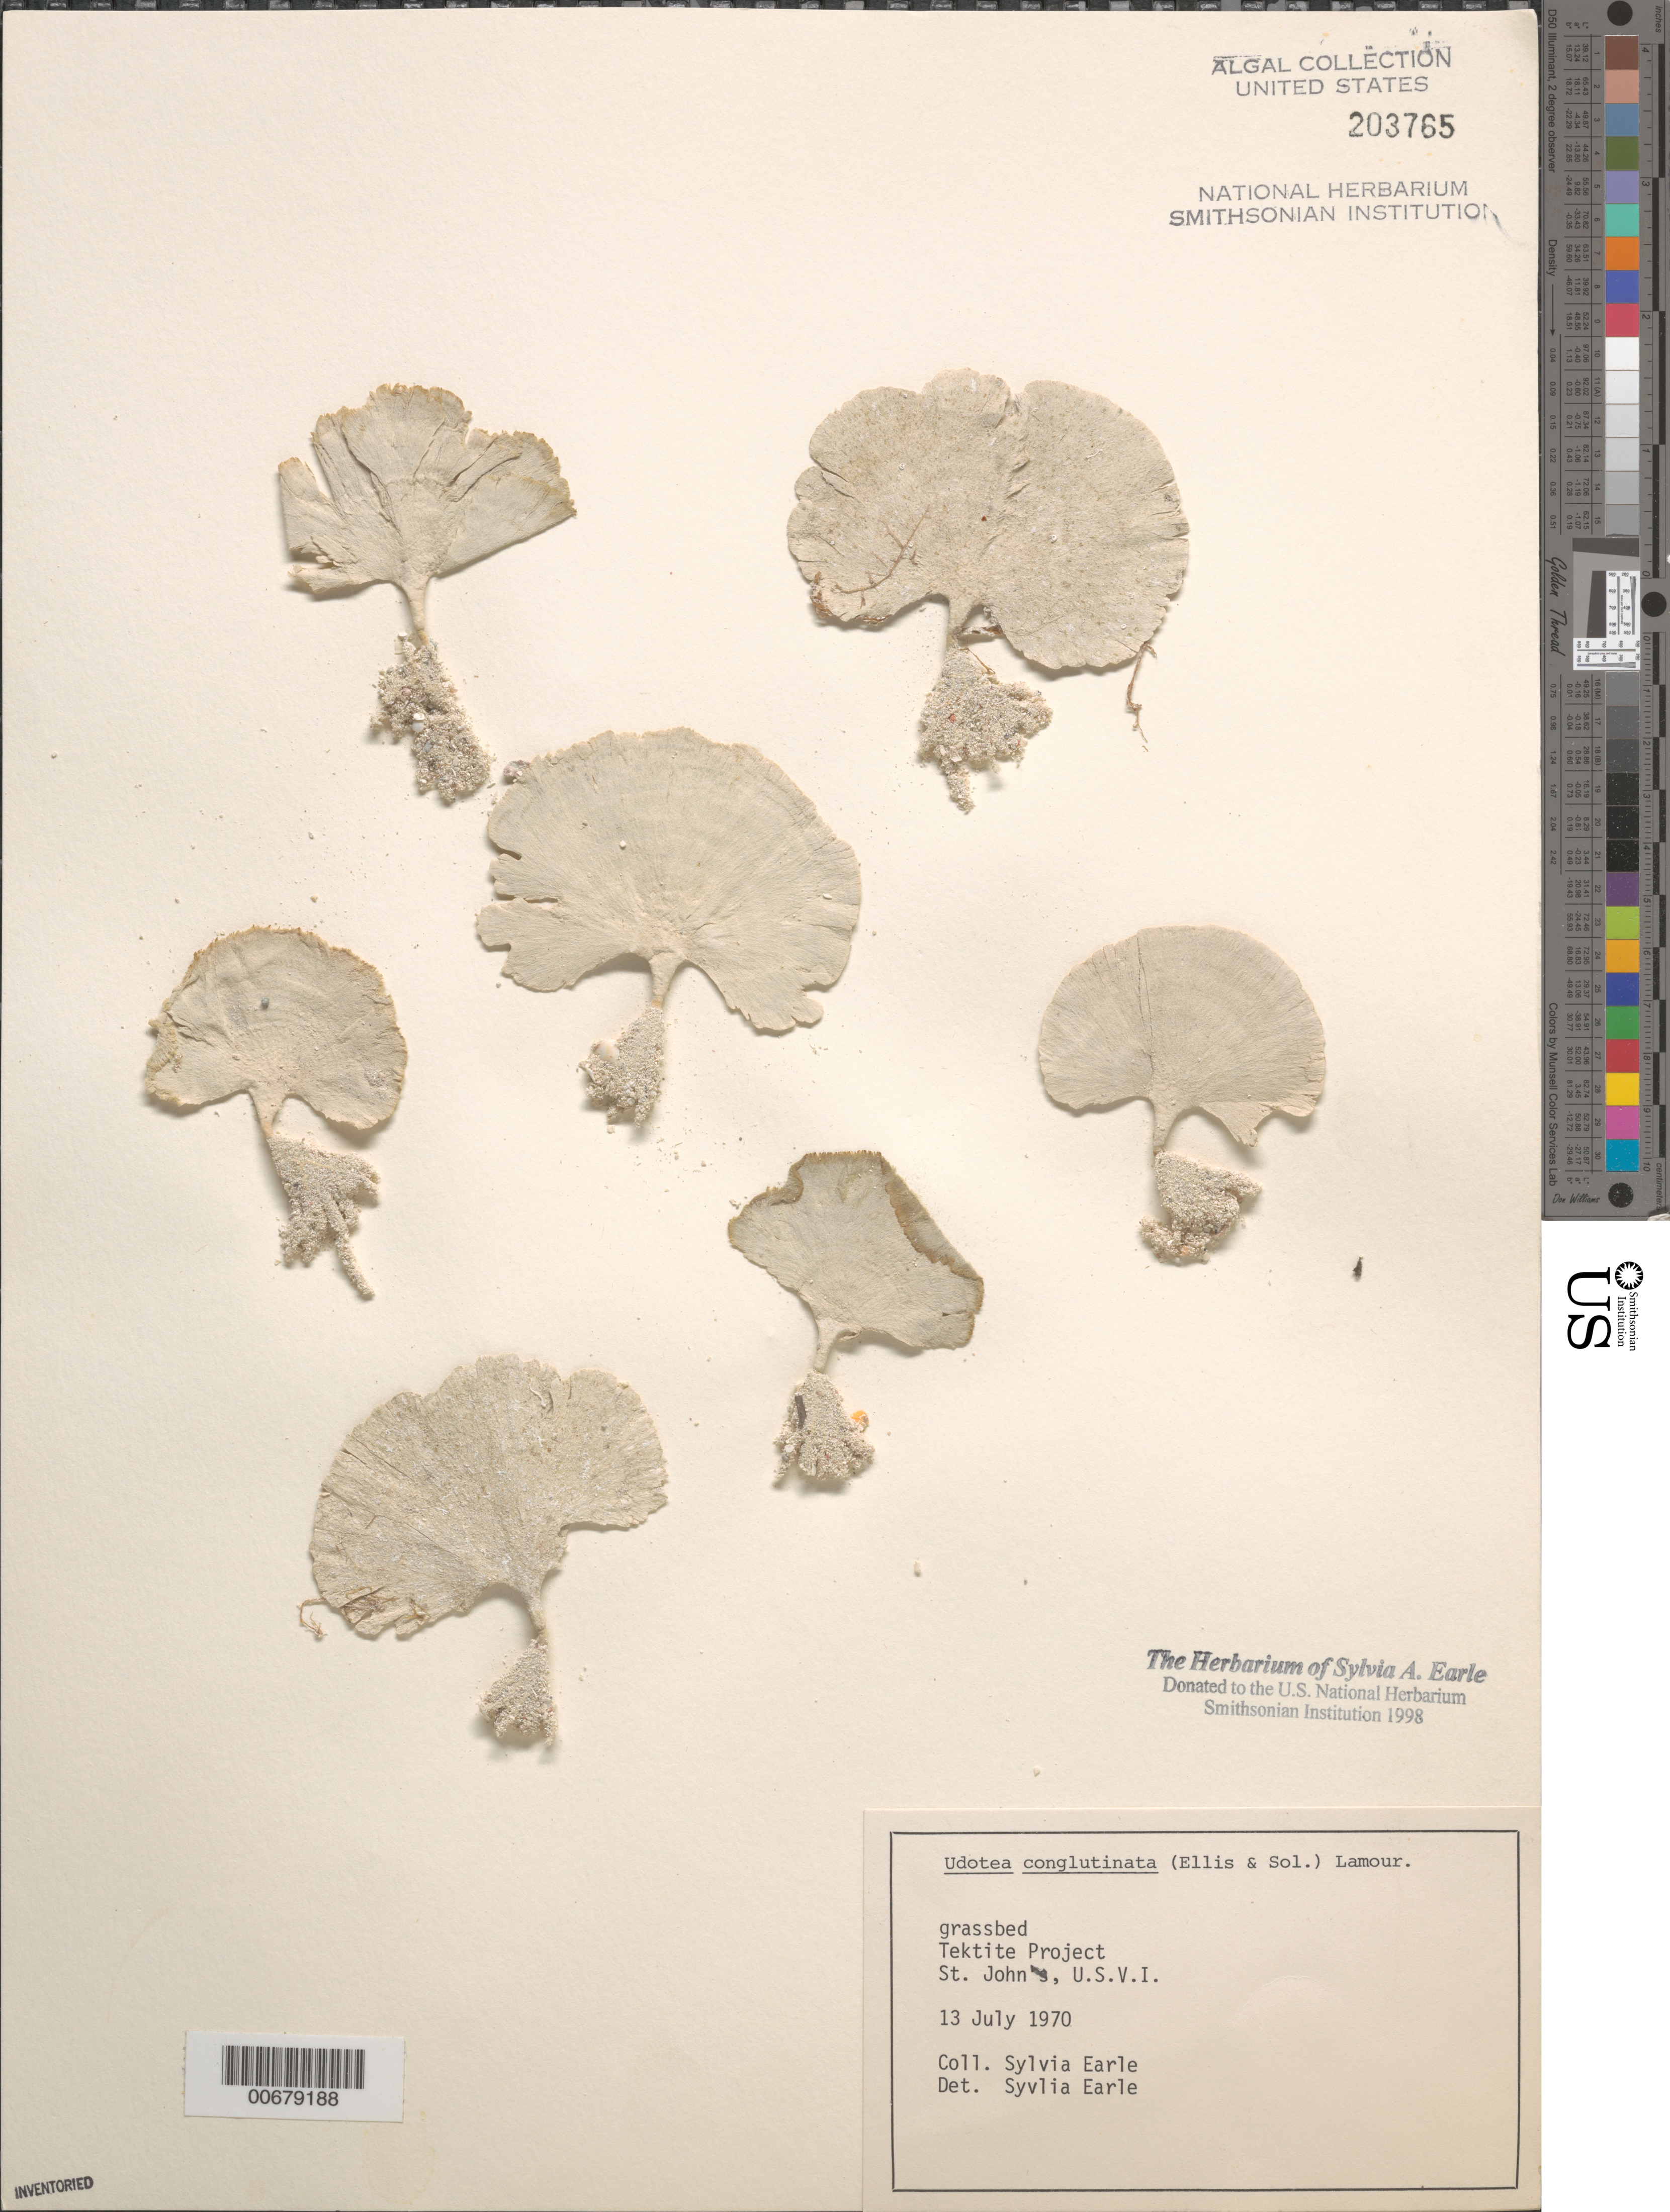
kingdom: Plantae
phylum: Chlorophyta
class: Ulvophyceae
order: Bryopsidales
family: Udoteaceae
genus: Udotea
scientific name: Udotea conglutinata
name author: (Ellis & Sol.) J.V.Lamouroux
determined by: Earle, S. A.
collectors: S. A. Earle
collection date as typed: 13 Jul 1970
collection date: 1970-07-13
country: U.S. Virgin Islands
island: St. John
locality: Tektite Project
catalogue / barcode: US 203765